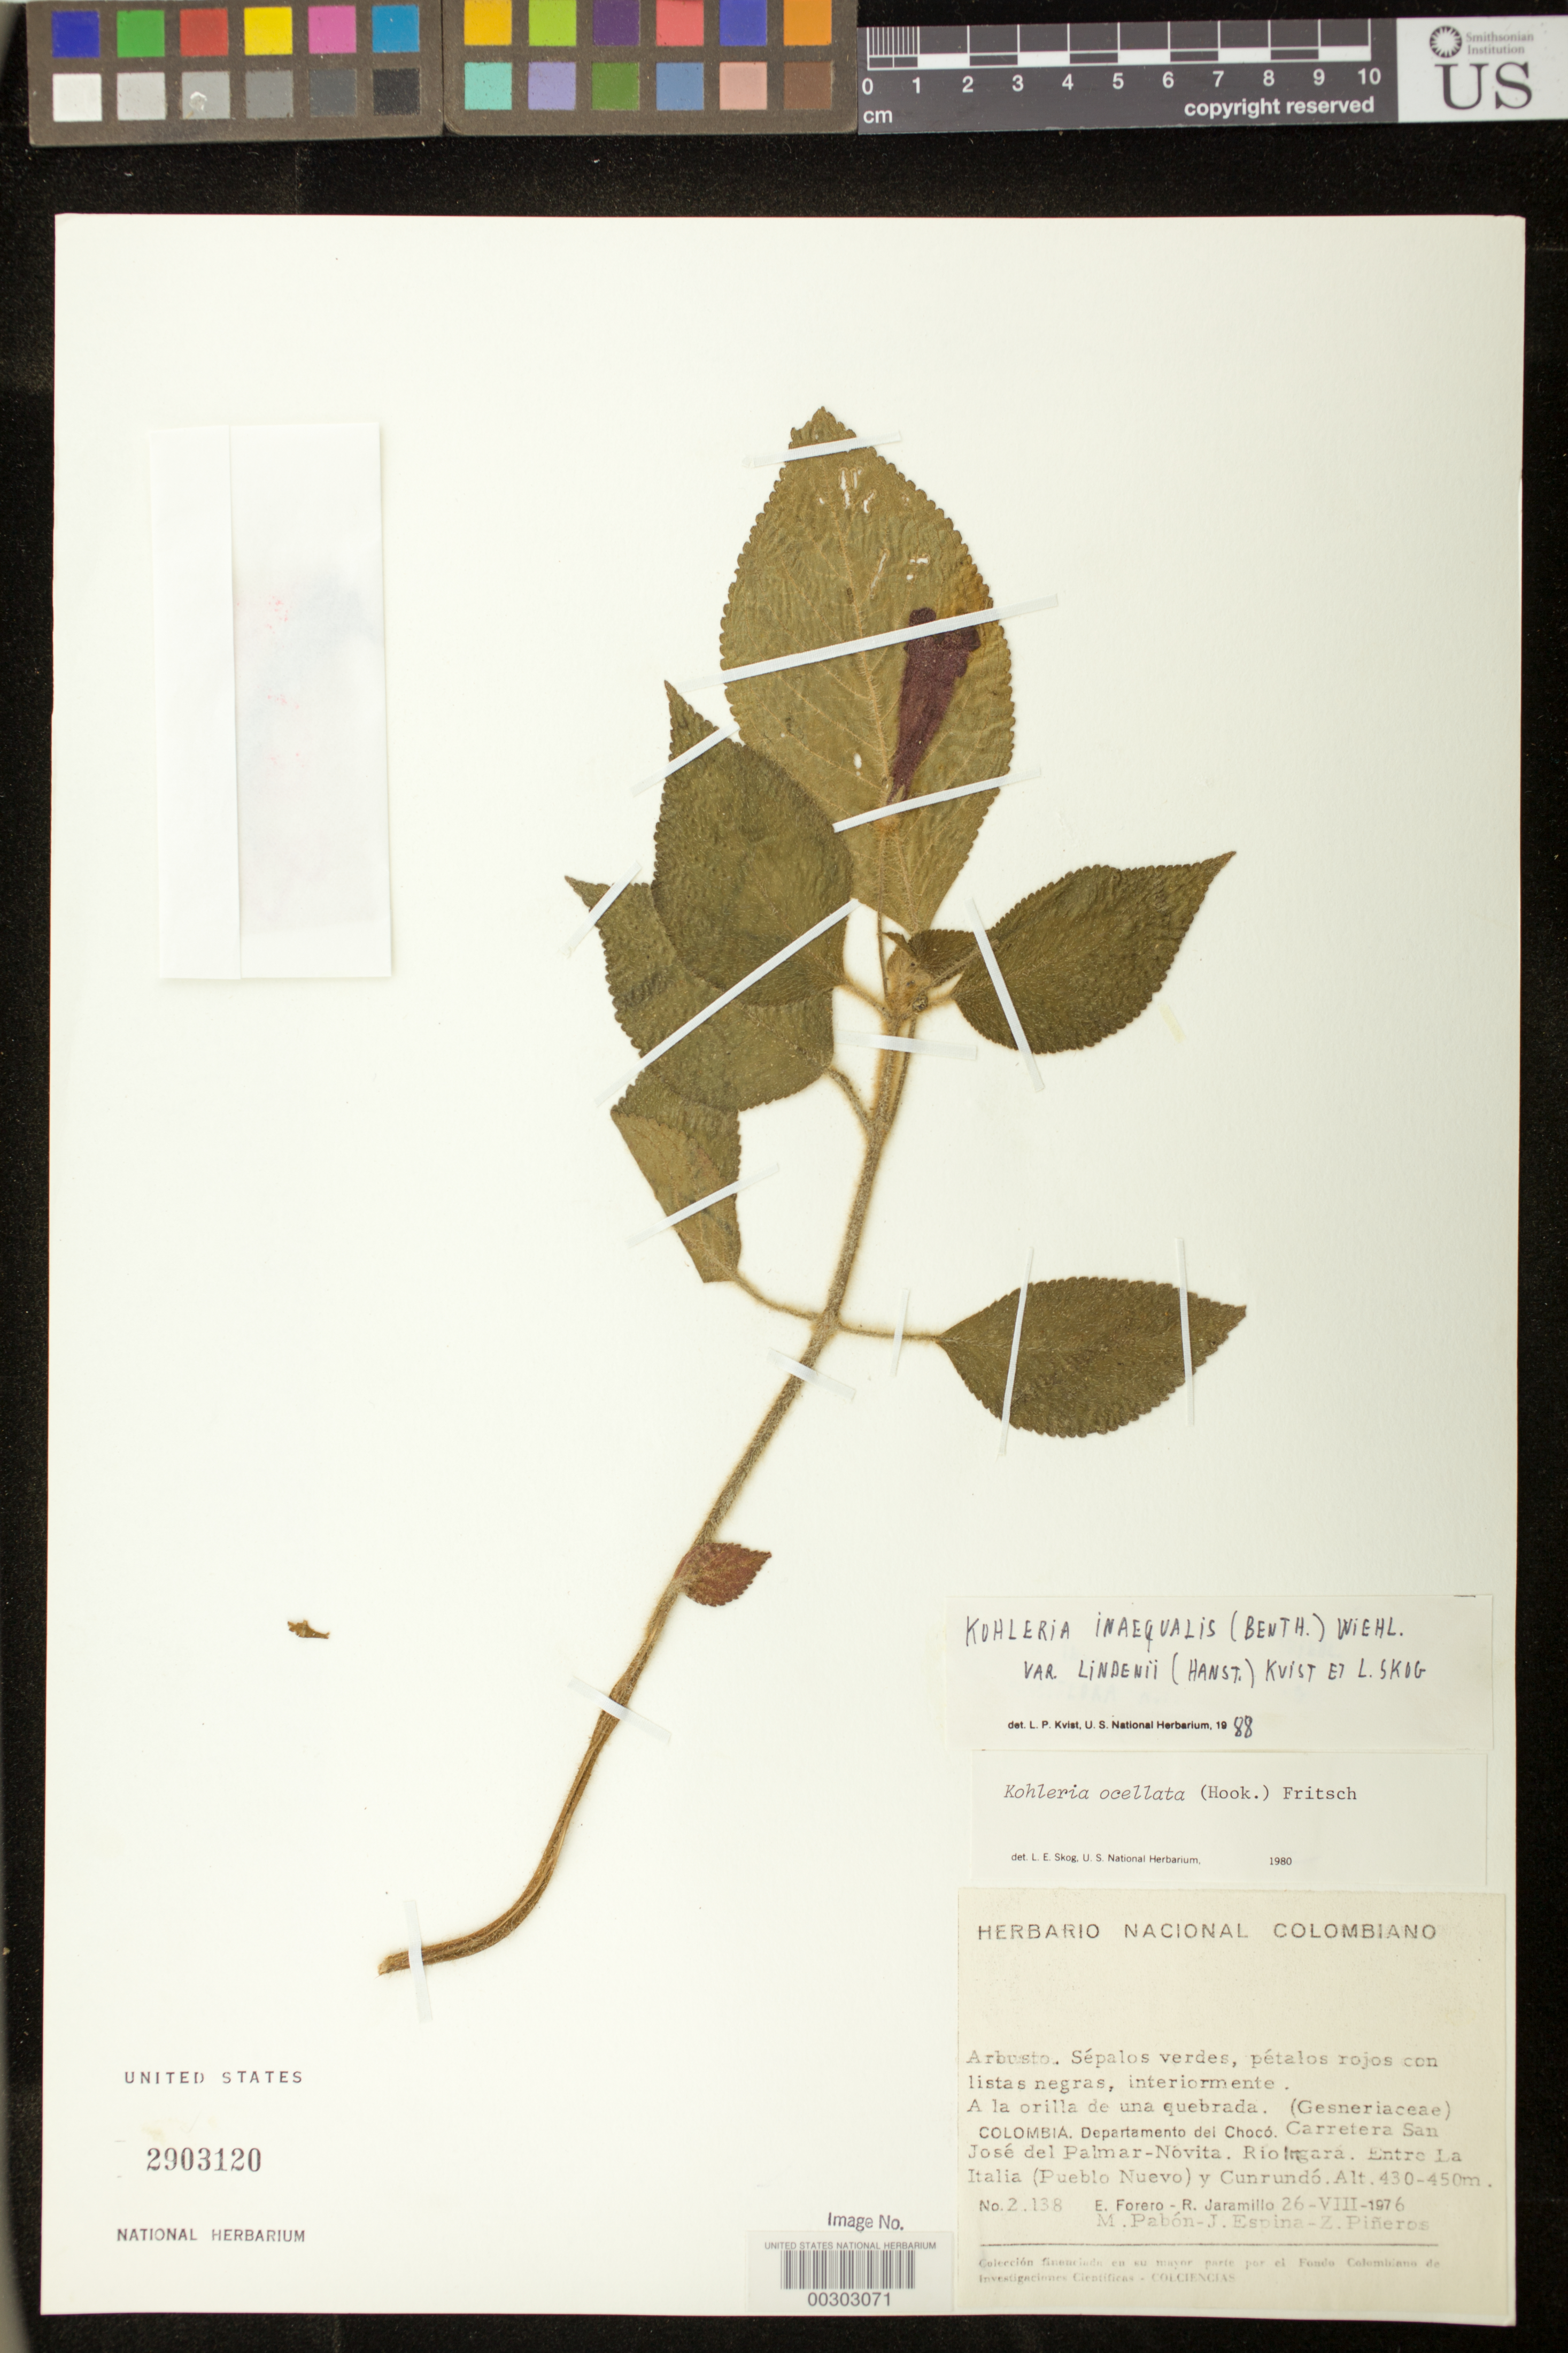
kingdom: Plantae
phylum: Tracheophyta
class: Magnoliopsida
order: Lamiales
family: Gesneriaceae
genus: Kohleria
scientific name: Kohleria inaequalis var. lindenii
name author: (Hanst.) L.P. Kvist & L.E. Skog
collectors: E. Forero, R. Jaramillo M., M. Pabon, J. Espina & Z. Piñeros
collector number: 2138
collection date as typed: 26 Aug 1976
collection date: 1976-08-26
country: Colombia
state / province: Chocó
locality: San Jose del Palmar-Novita highway, Rio Ingara, between La Italia (Pueblo Nuevo) and Cunrundo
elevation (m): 430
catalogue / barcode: US 2903120